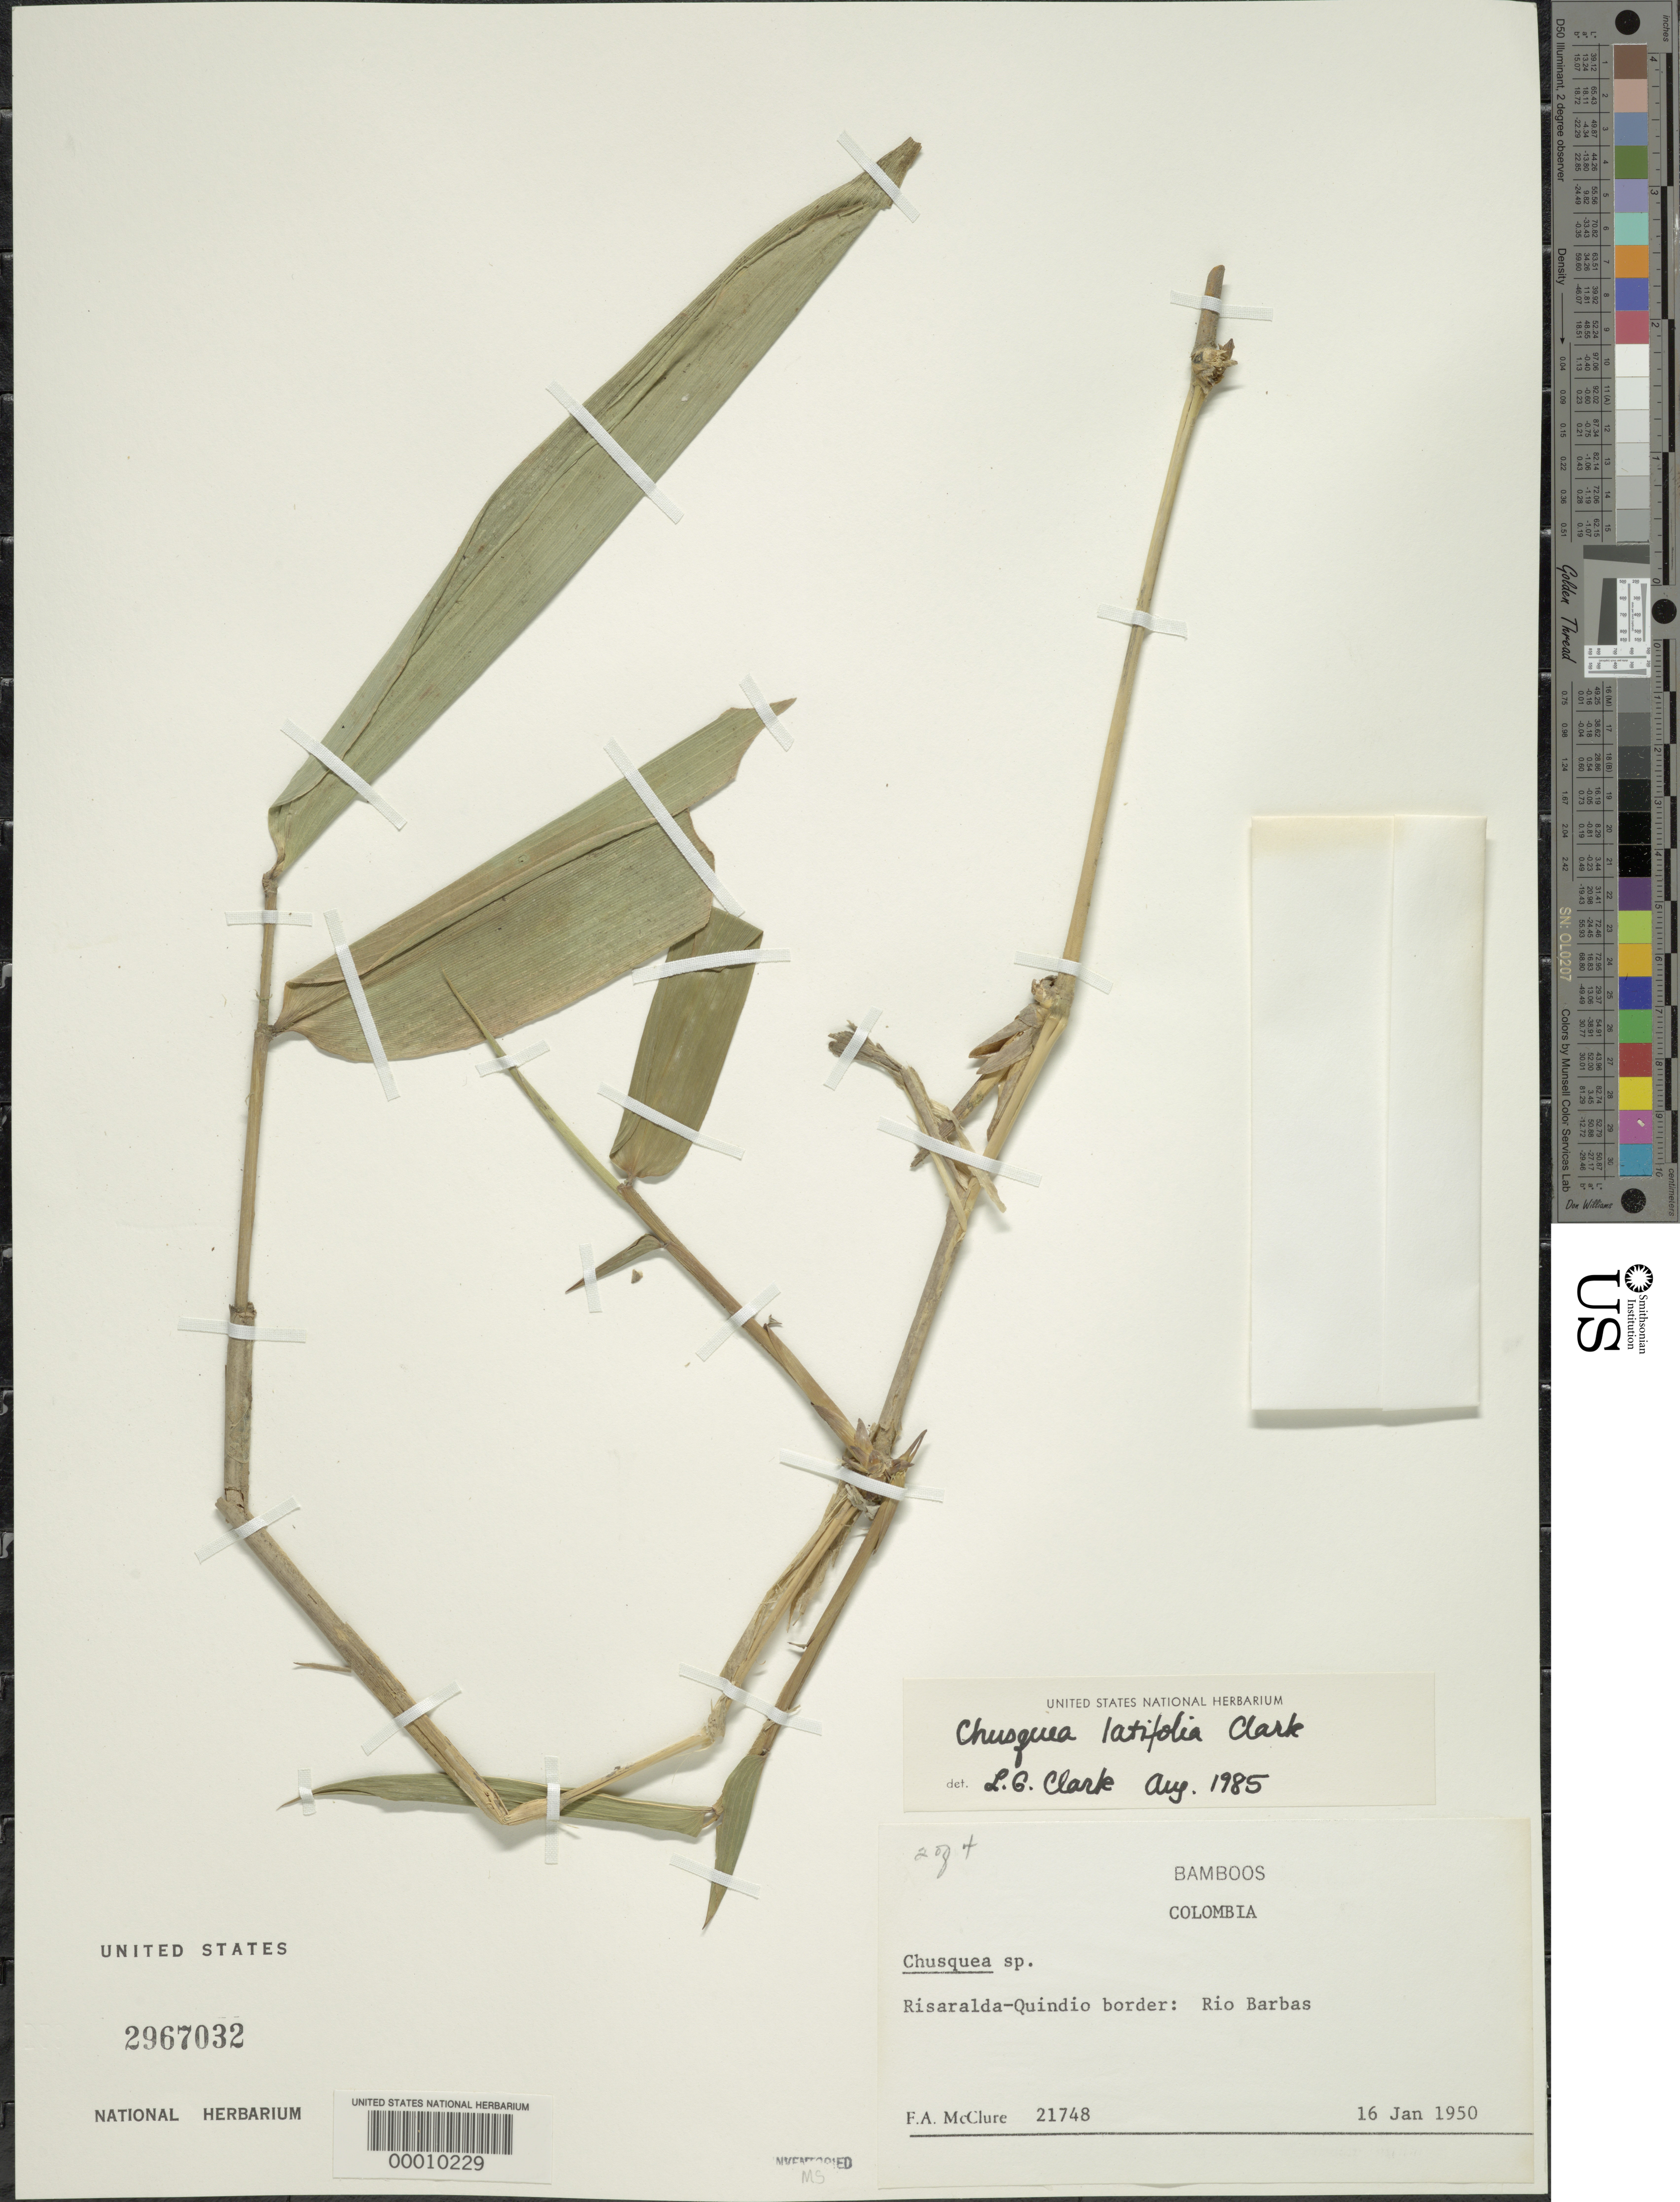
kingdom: Plantae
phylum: Tracheophyta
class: Liliopsida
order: Poales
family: Poaceae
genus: Chusquea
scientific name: Chusquea latifolia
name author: L.G. Clark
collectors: F. A. McClure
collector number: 21748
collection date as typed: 16 Jan 1950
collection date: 1950-01-16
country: Colombia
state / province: Quindío / Risaralda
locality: Rio barbas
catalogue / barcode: US 2967032